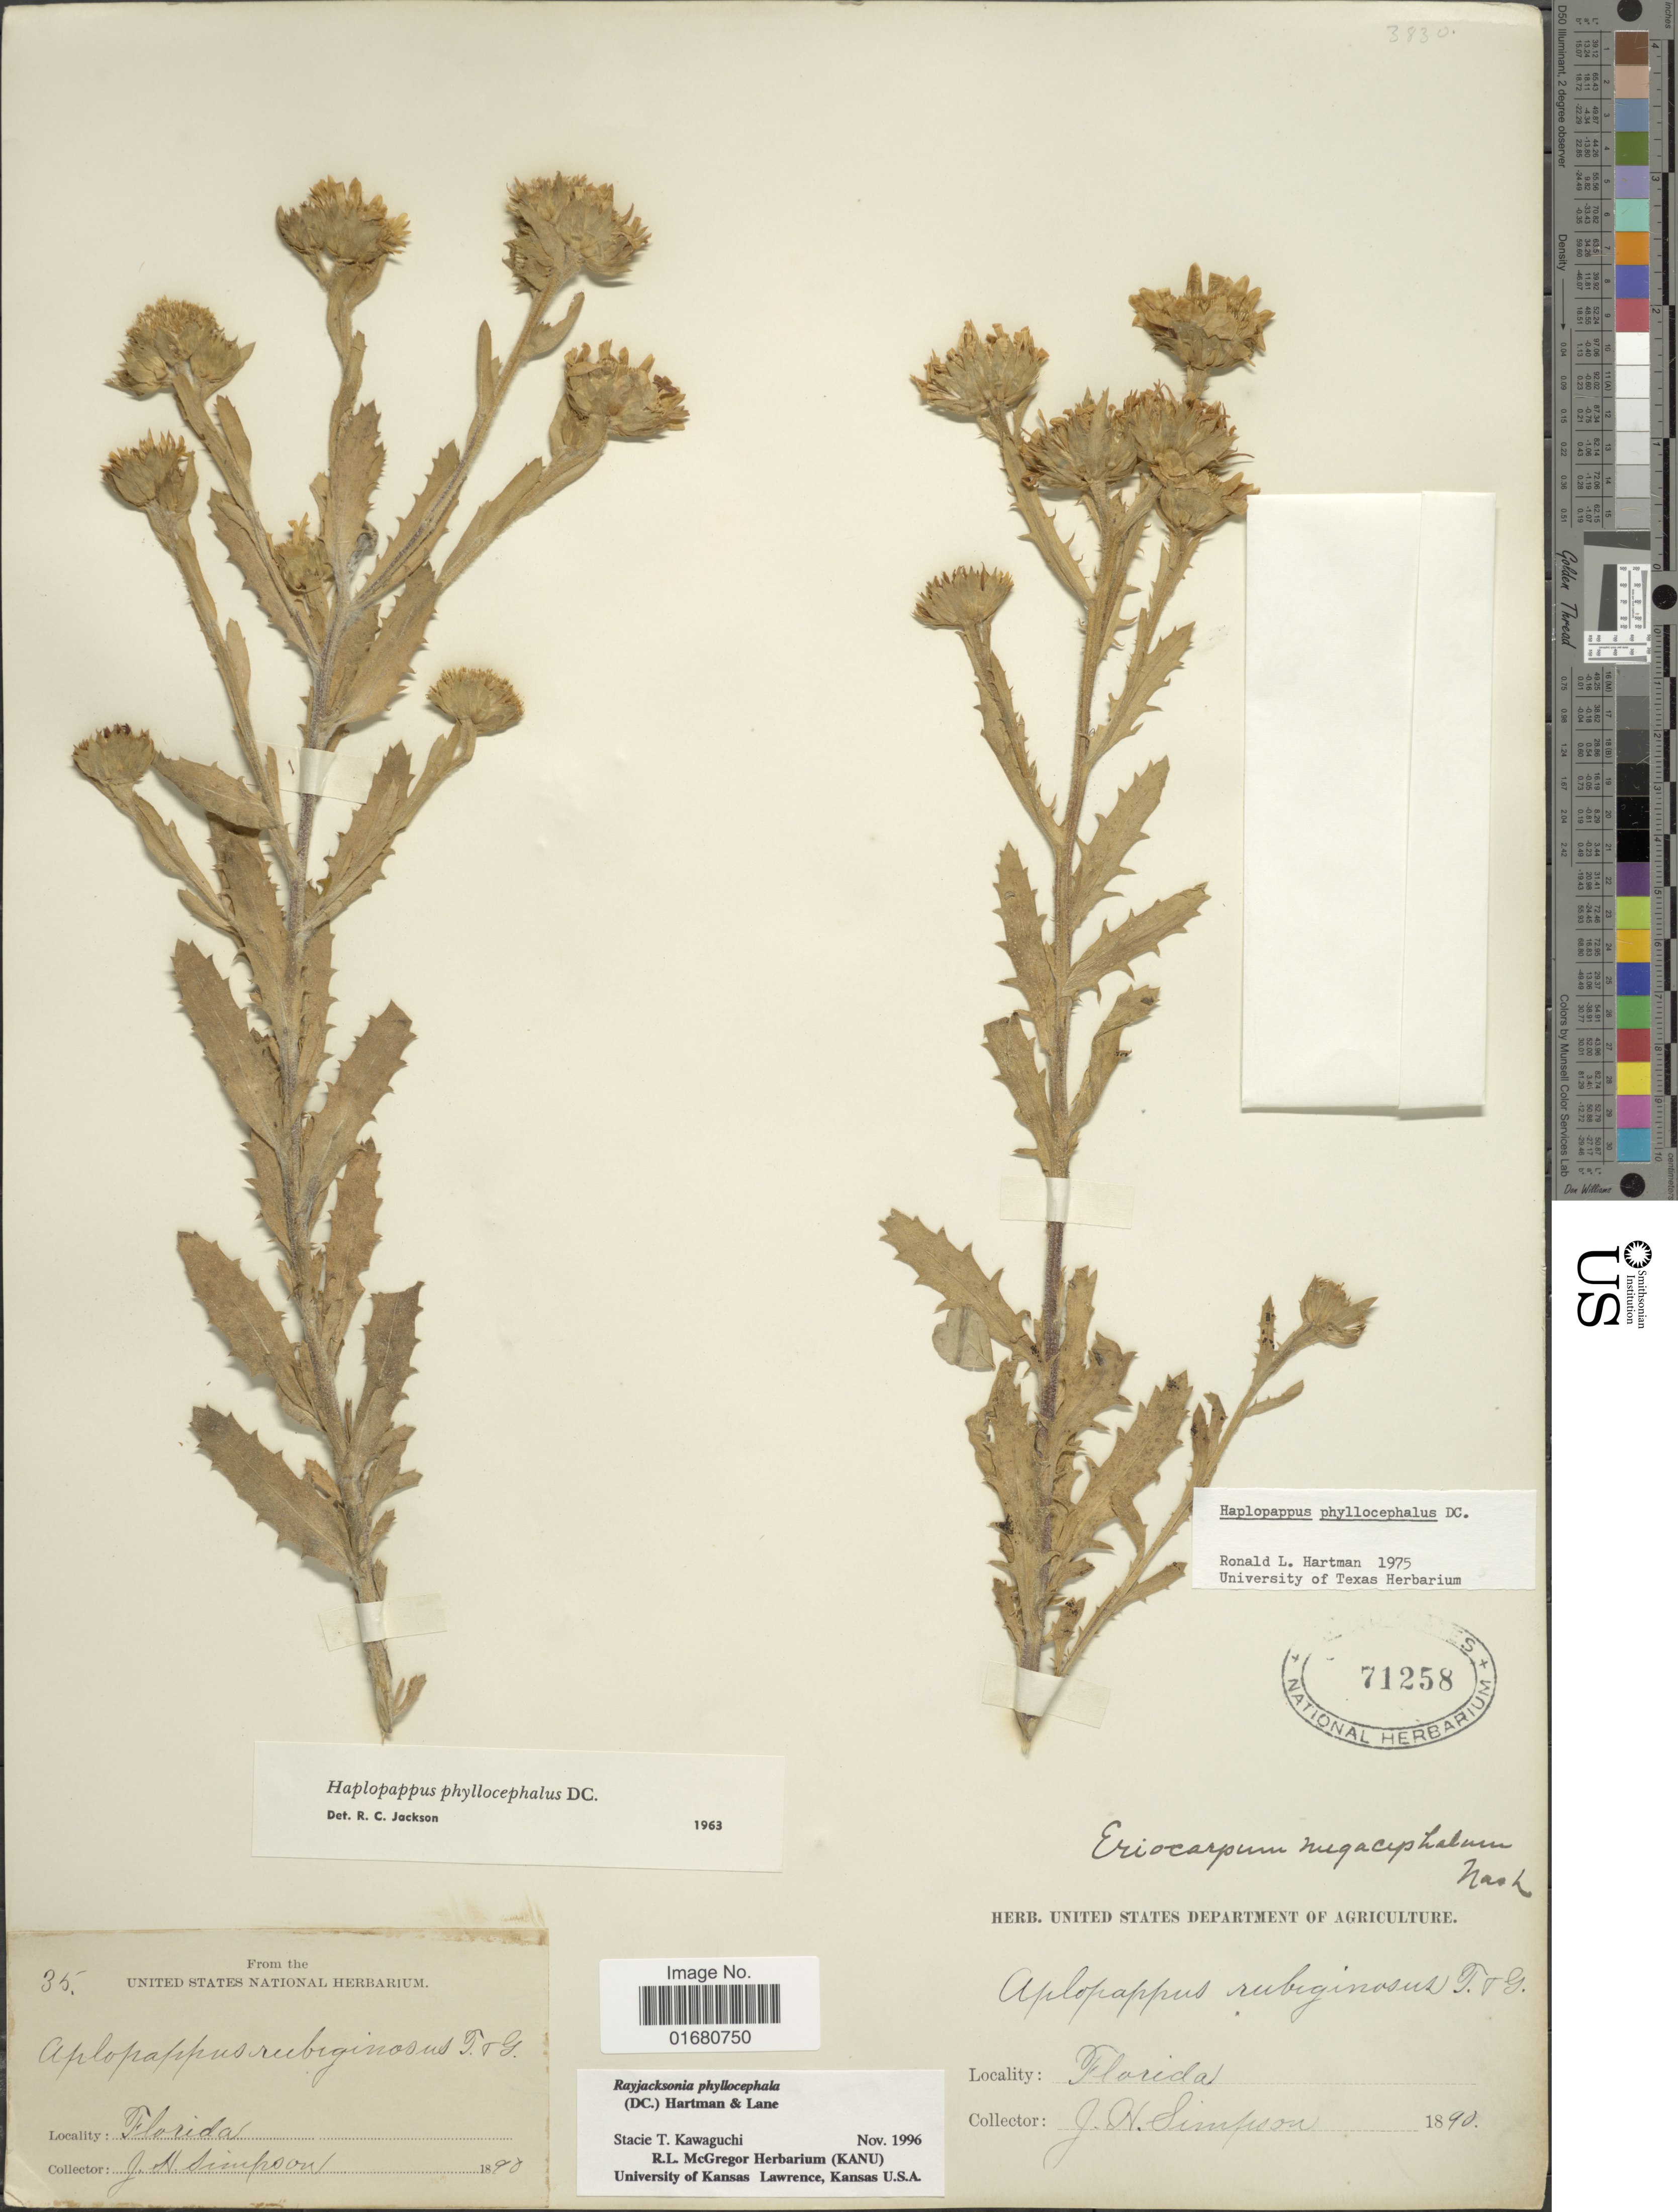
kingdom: Plantae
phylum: Tracheophyta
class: Magnoliopsida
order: Asterales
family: Asteraceae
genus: Rayjacksonia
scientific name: Rayjacksonia phyllocephala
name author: (DC.) R.L. Hartm. & M.A. Lane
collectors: J. H. Simpson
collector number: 35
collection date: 1890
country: United States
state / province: Florida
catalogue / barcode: US 71258